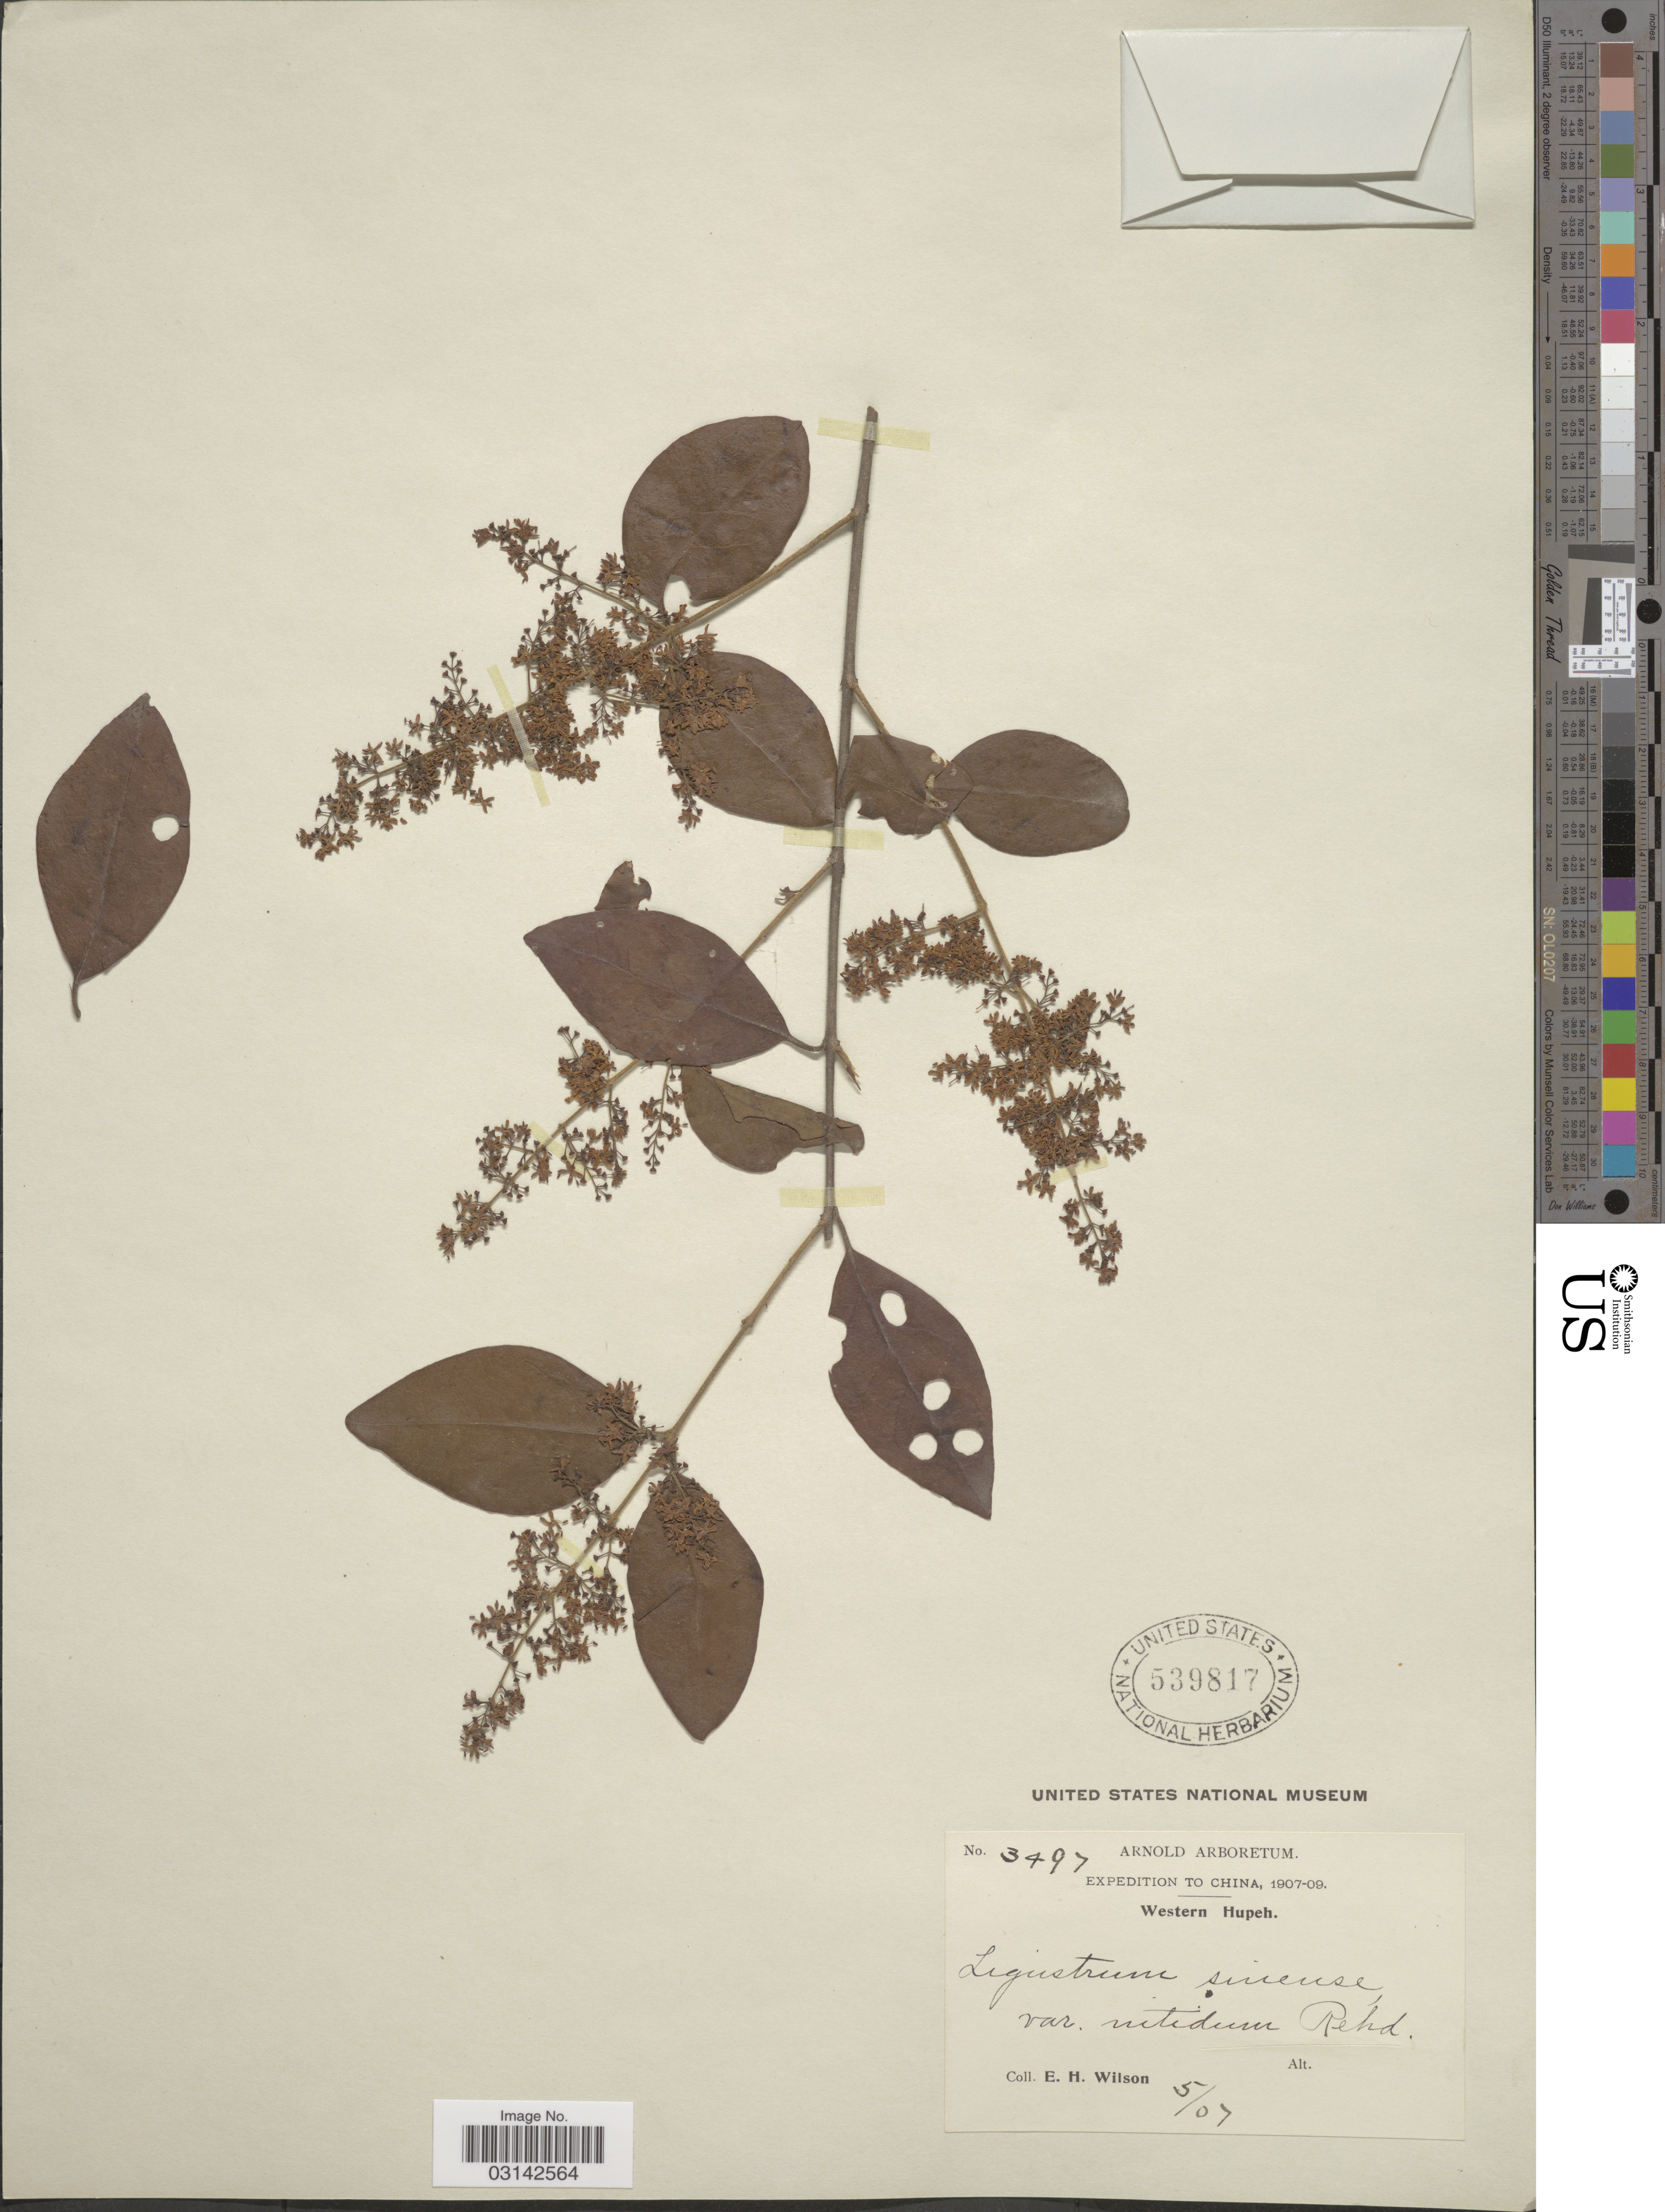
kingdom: Plantae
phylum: Tracheophyta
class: Magnoliopsida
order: Lamiales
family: Oleaceae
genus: Ligustrum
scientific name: Ligustrum sinense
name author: Lour.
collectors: E. Wilson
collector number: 3497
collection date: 1907-05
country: China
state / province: Hubei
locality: Western Hupeh.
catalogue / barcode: US 539817